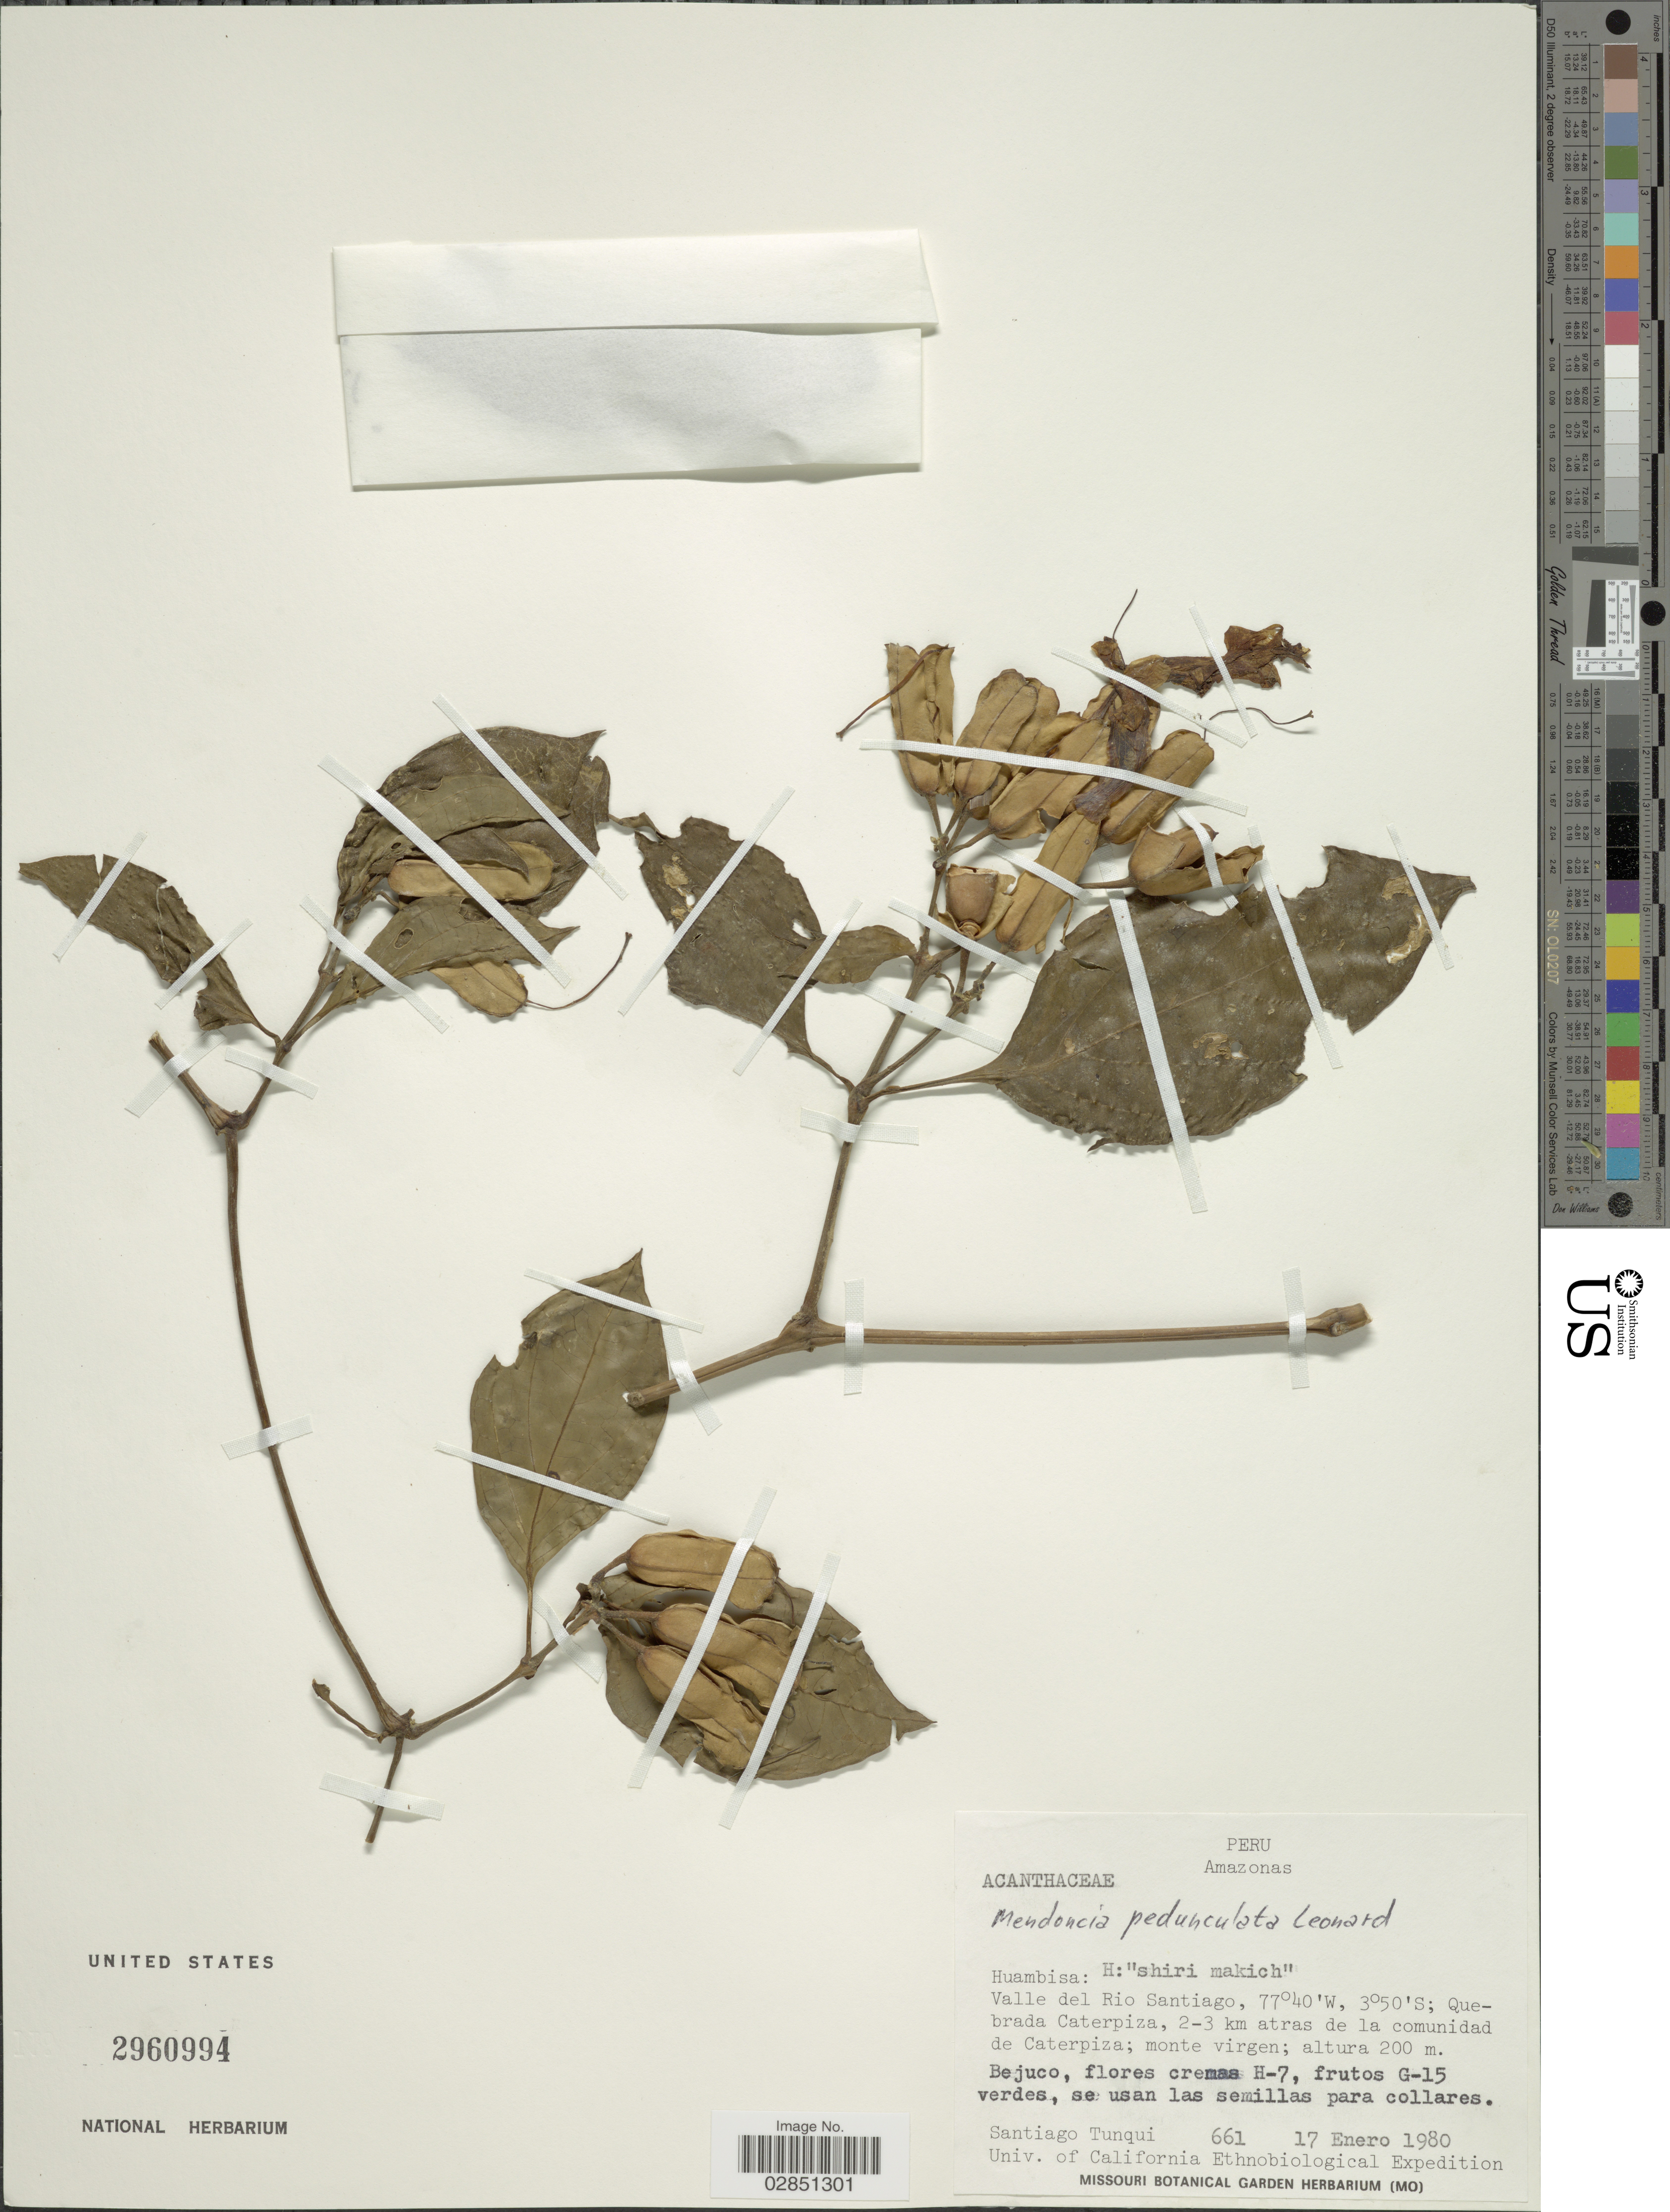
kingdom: Plantae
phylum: Tracheophyta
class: Magnoliopsida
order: Lamiales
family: Acanthaceae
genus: Mendoncia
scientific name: Mendoncia pedunculata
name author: Leonard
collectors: S. Tunqui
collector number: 661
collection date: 1980-01-17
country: Peru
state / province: Amazonas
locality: Valle del Rio Santiago, Quebrada Caterpiza, 2-3 km atras de la comunidad de Caterpiza.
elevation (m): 200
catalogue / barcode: US 2960994